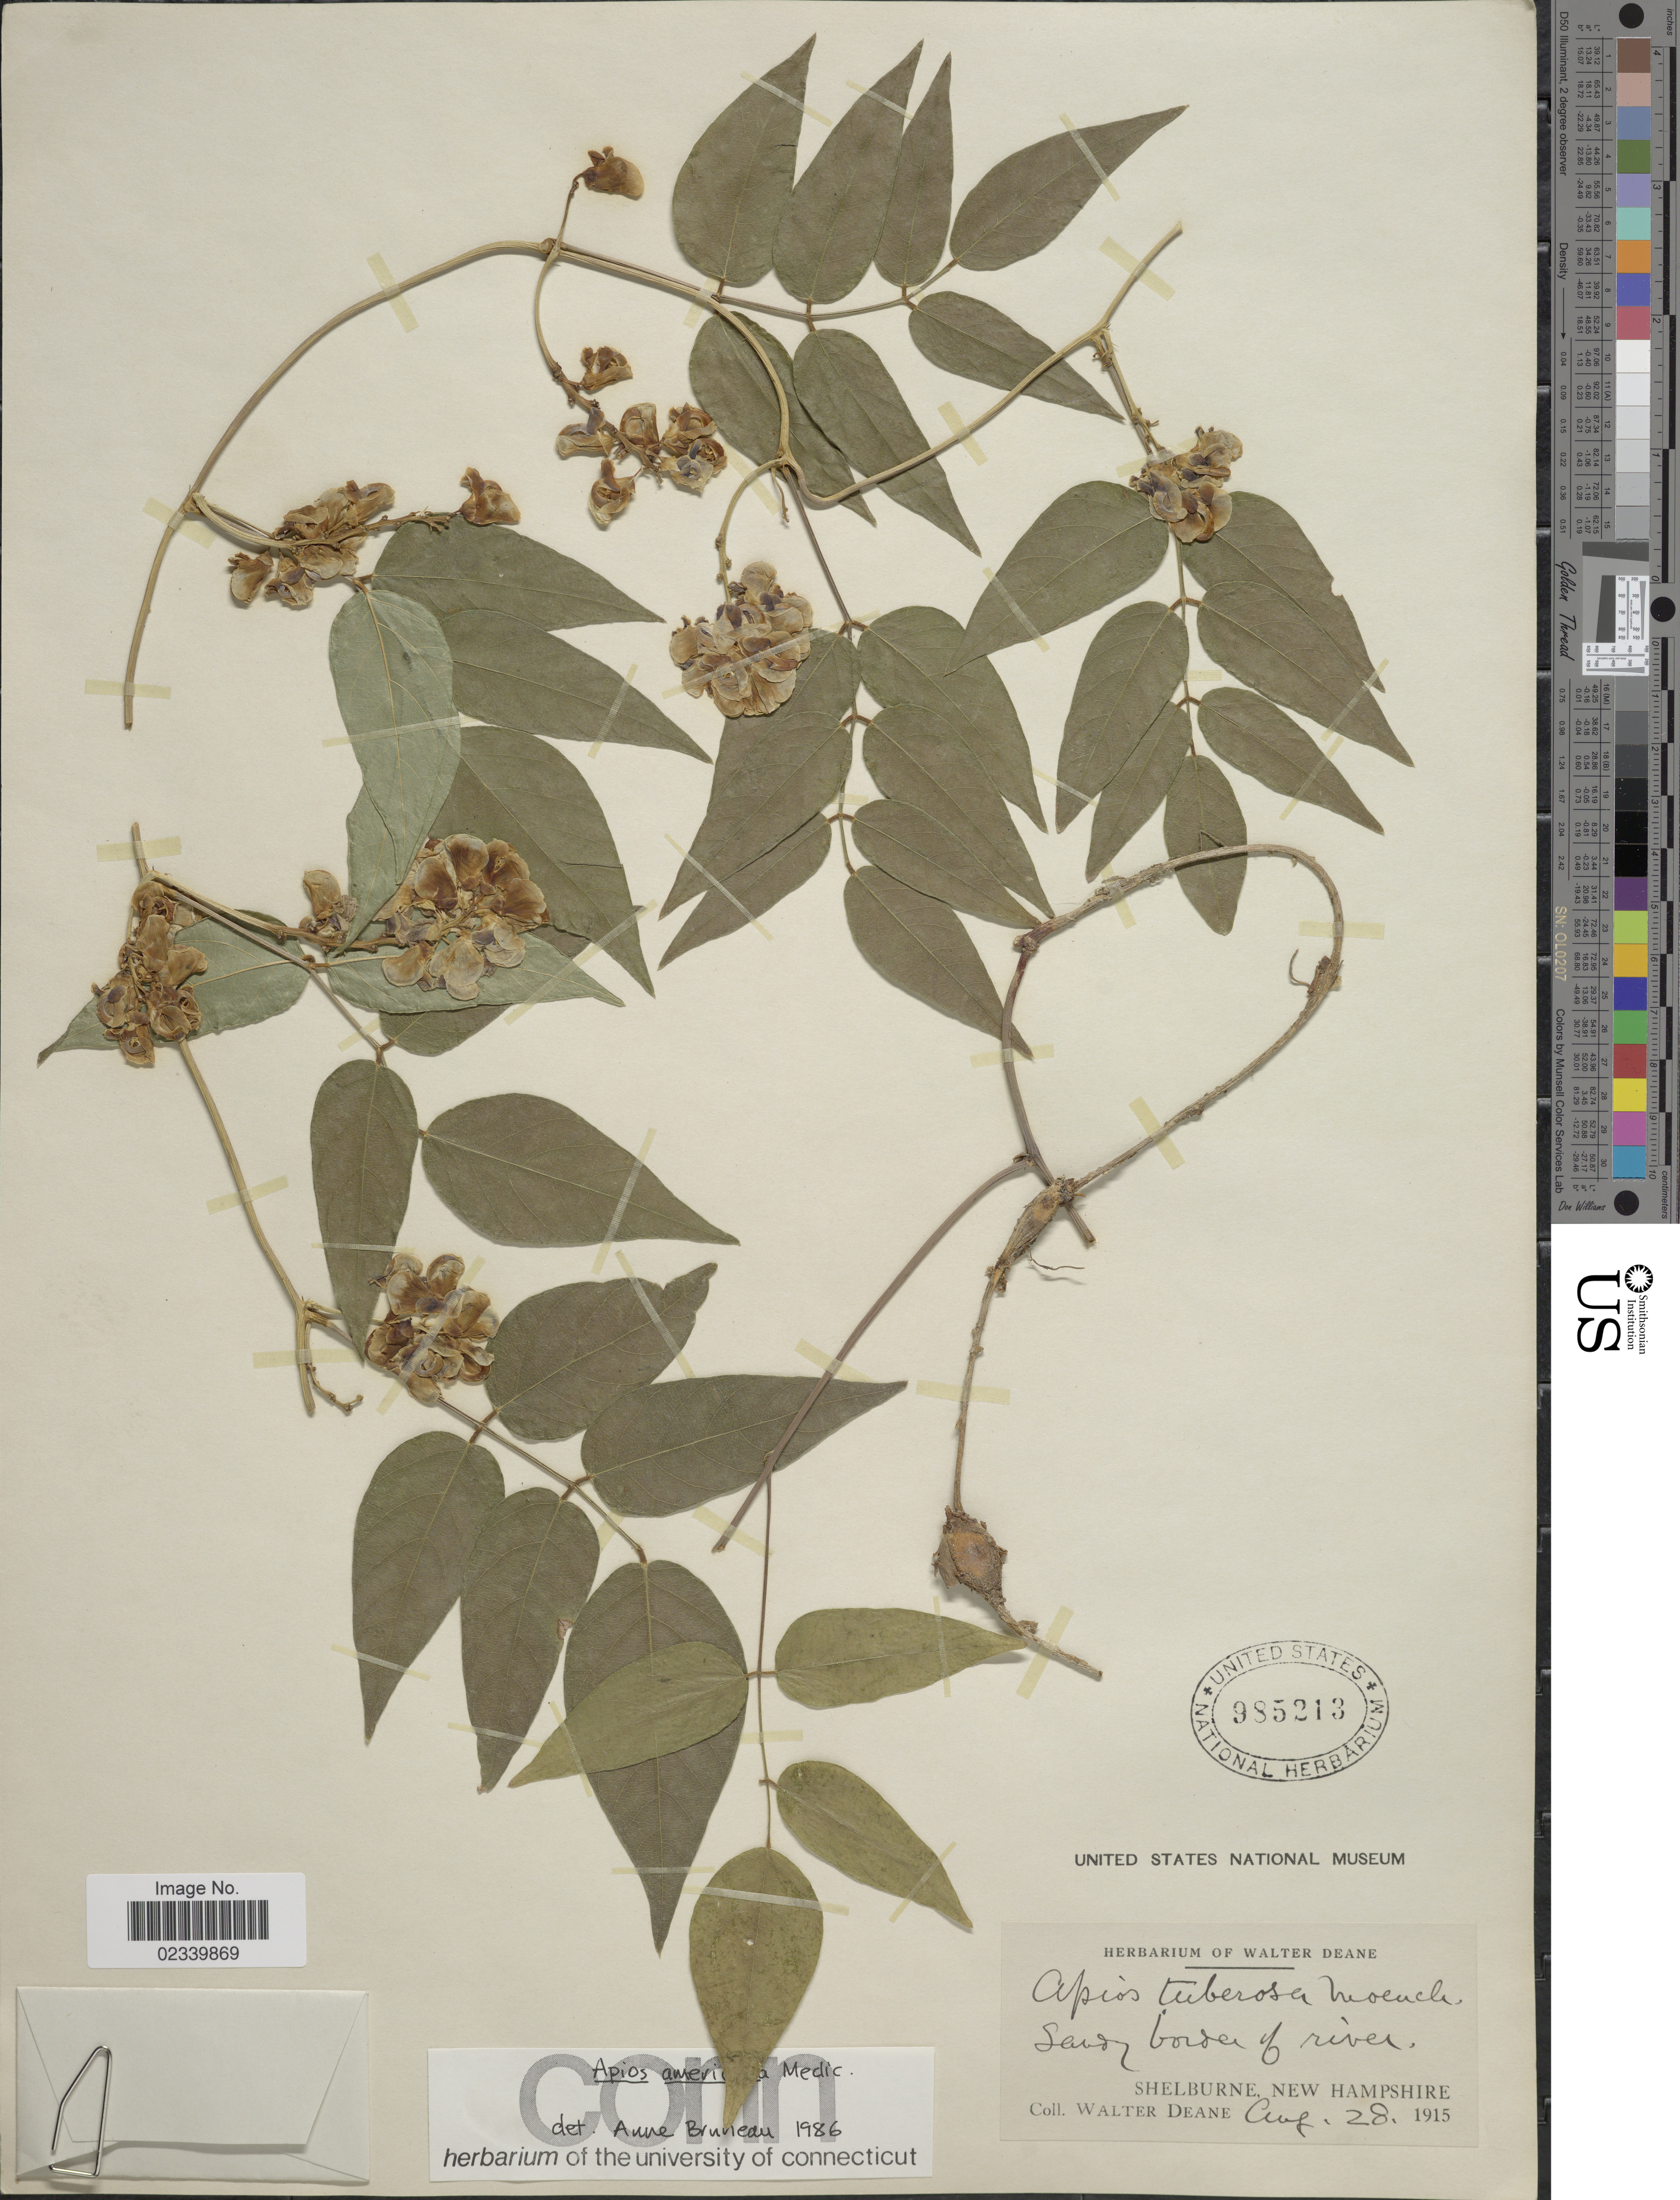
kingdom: Plantae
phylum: Tracheophyta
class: Magnoliopsida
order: Fabales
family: Fabaceae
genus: Apios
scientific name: Apios americana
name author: Medik.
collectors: W. Deane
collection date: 1915-08-28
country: United States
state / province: New Hampshire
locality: Shelbourne, New Hampshire, Sandy border of river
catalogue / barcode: US 985213